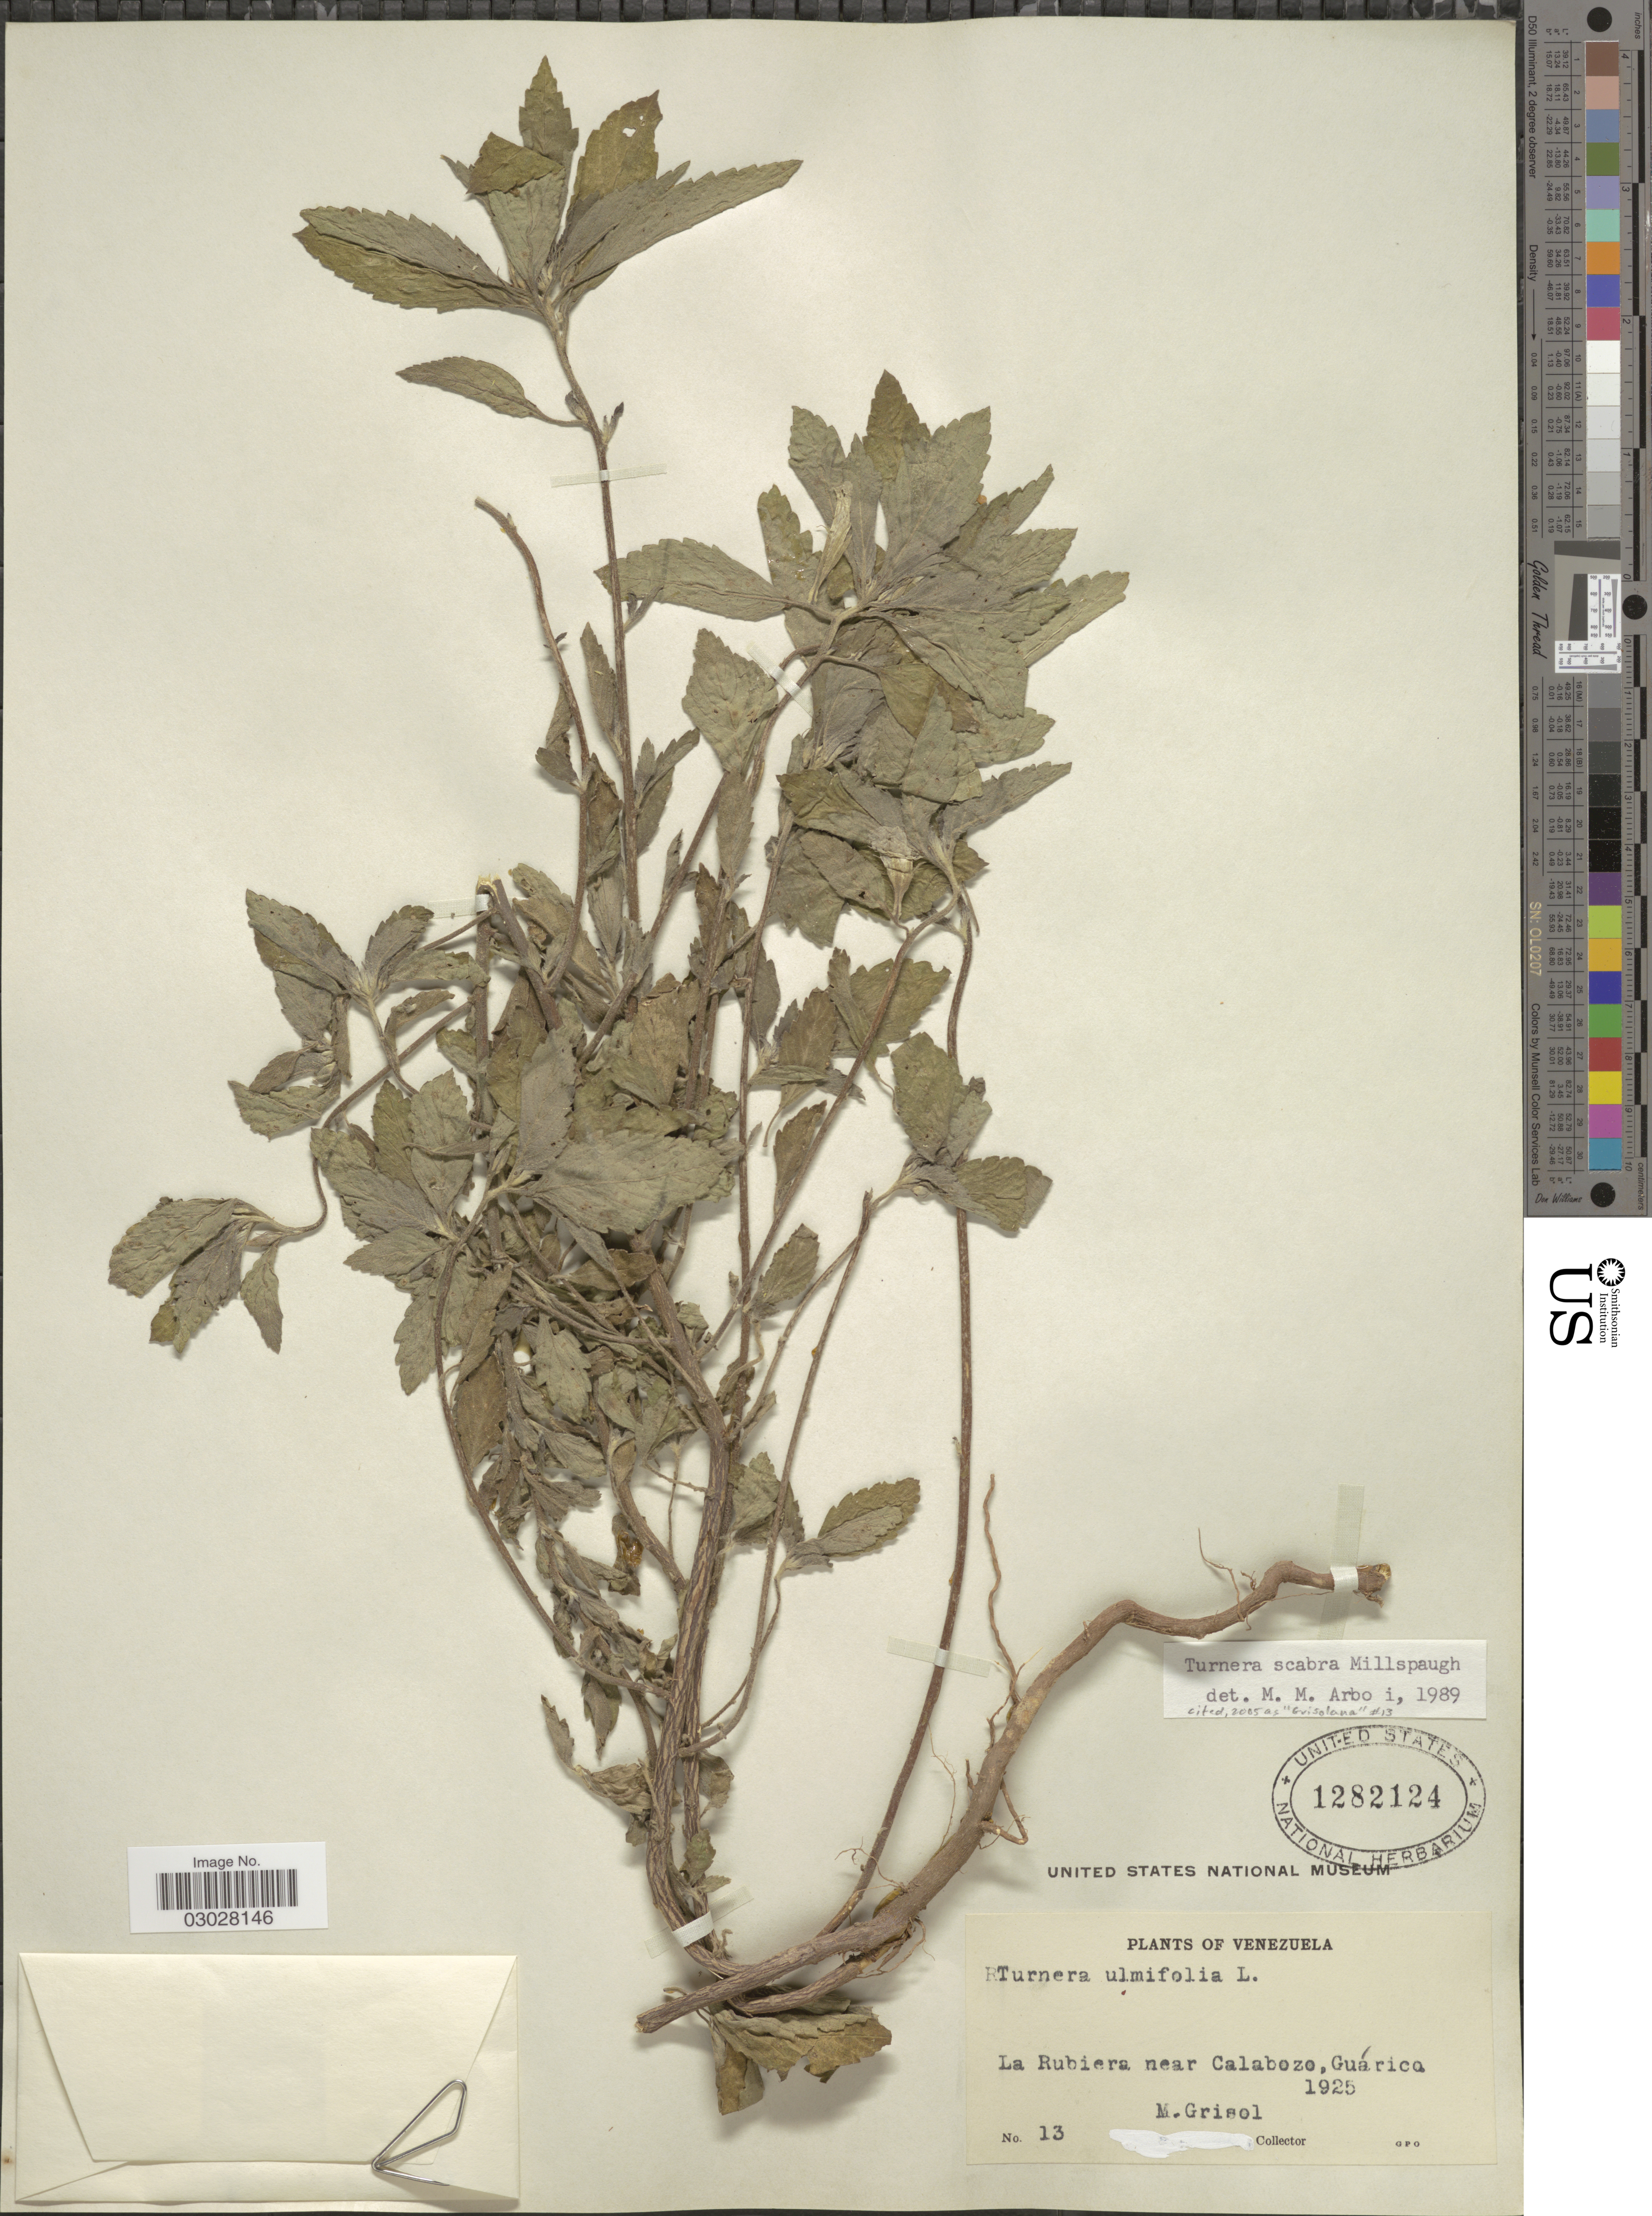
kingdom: Plantae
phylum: Tracheophyta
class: Magnoliopsida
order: Malpighiales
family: Turneraceae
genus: Turnera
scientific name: Turnera scabra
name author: Millsp.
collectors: M. Grisol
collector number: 13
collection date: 1925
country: Venezuela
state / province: Guárico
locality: La Rubiera near Calabozo, Guárico.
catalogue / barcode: US 1282124